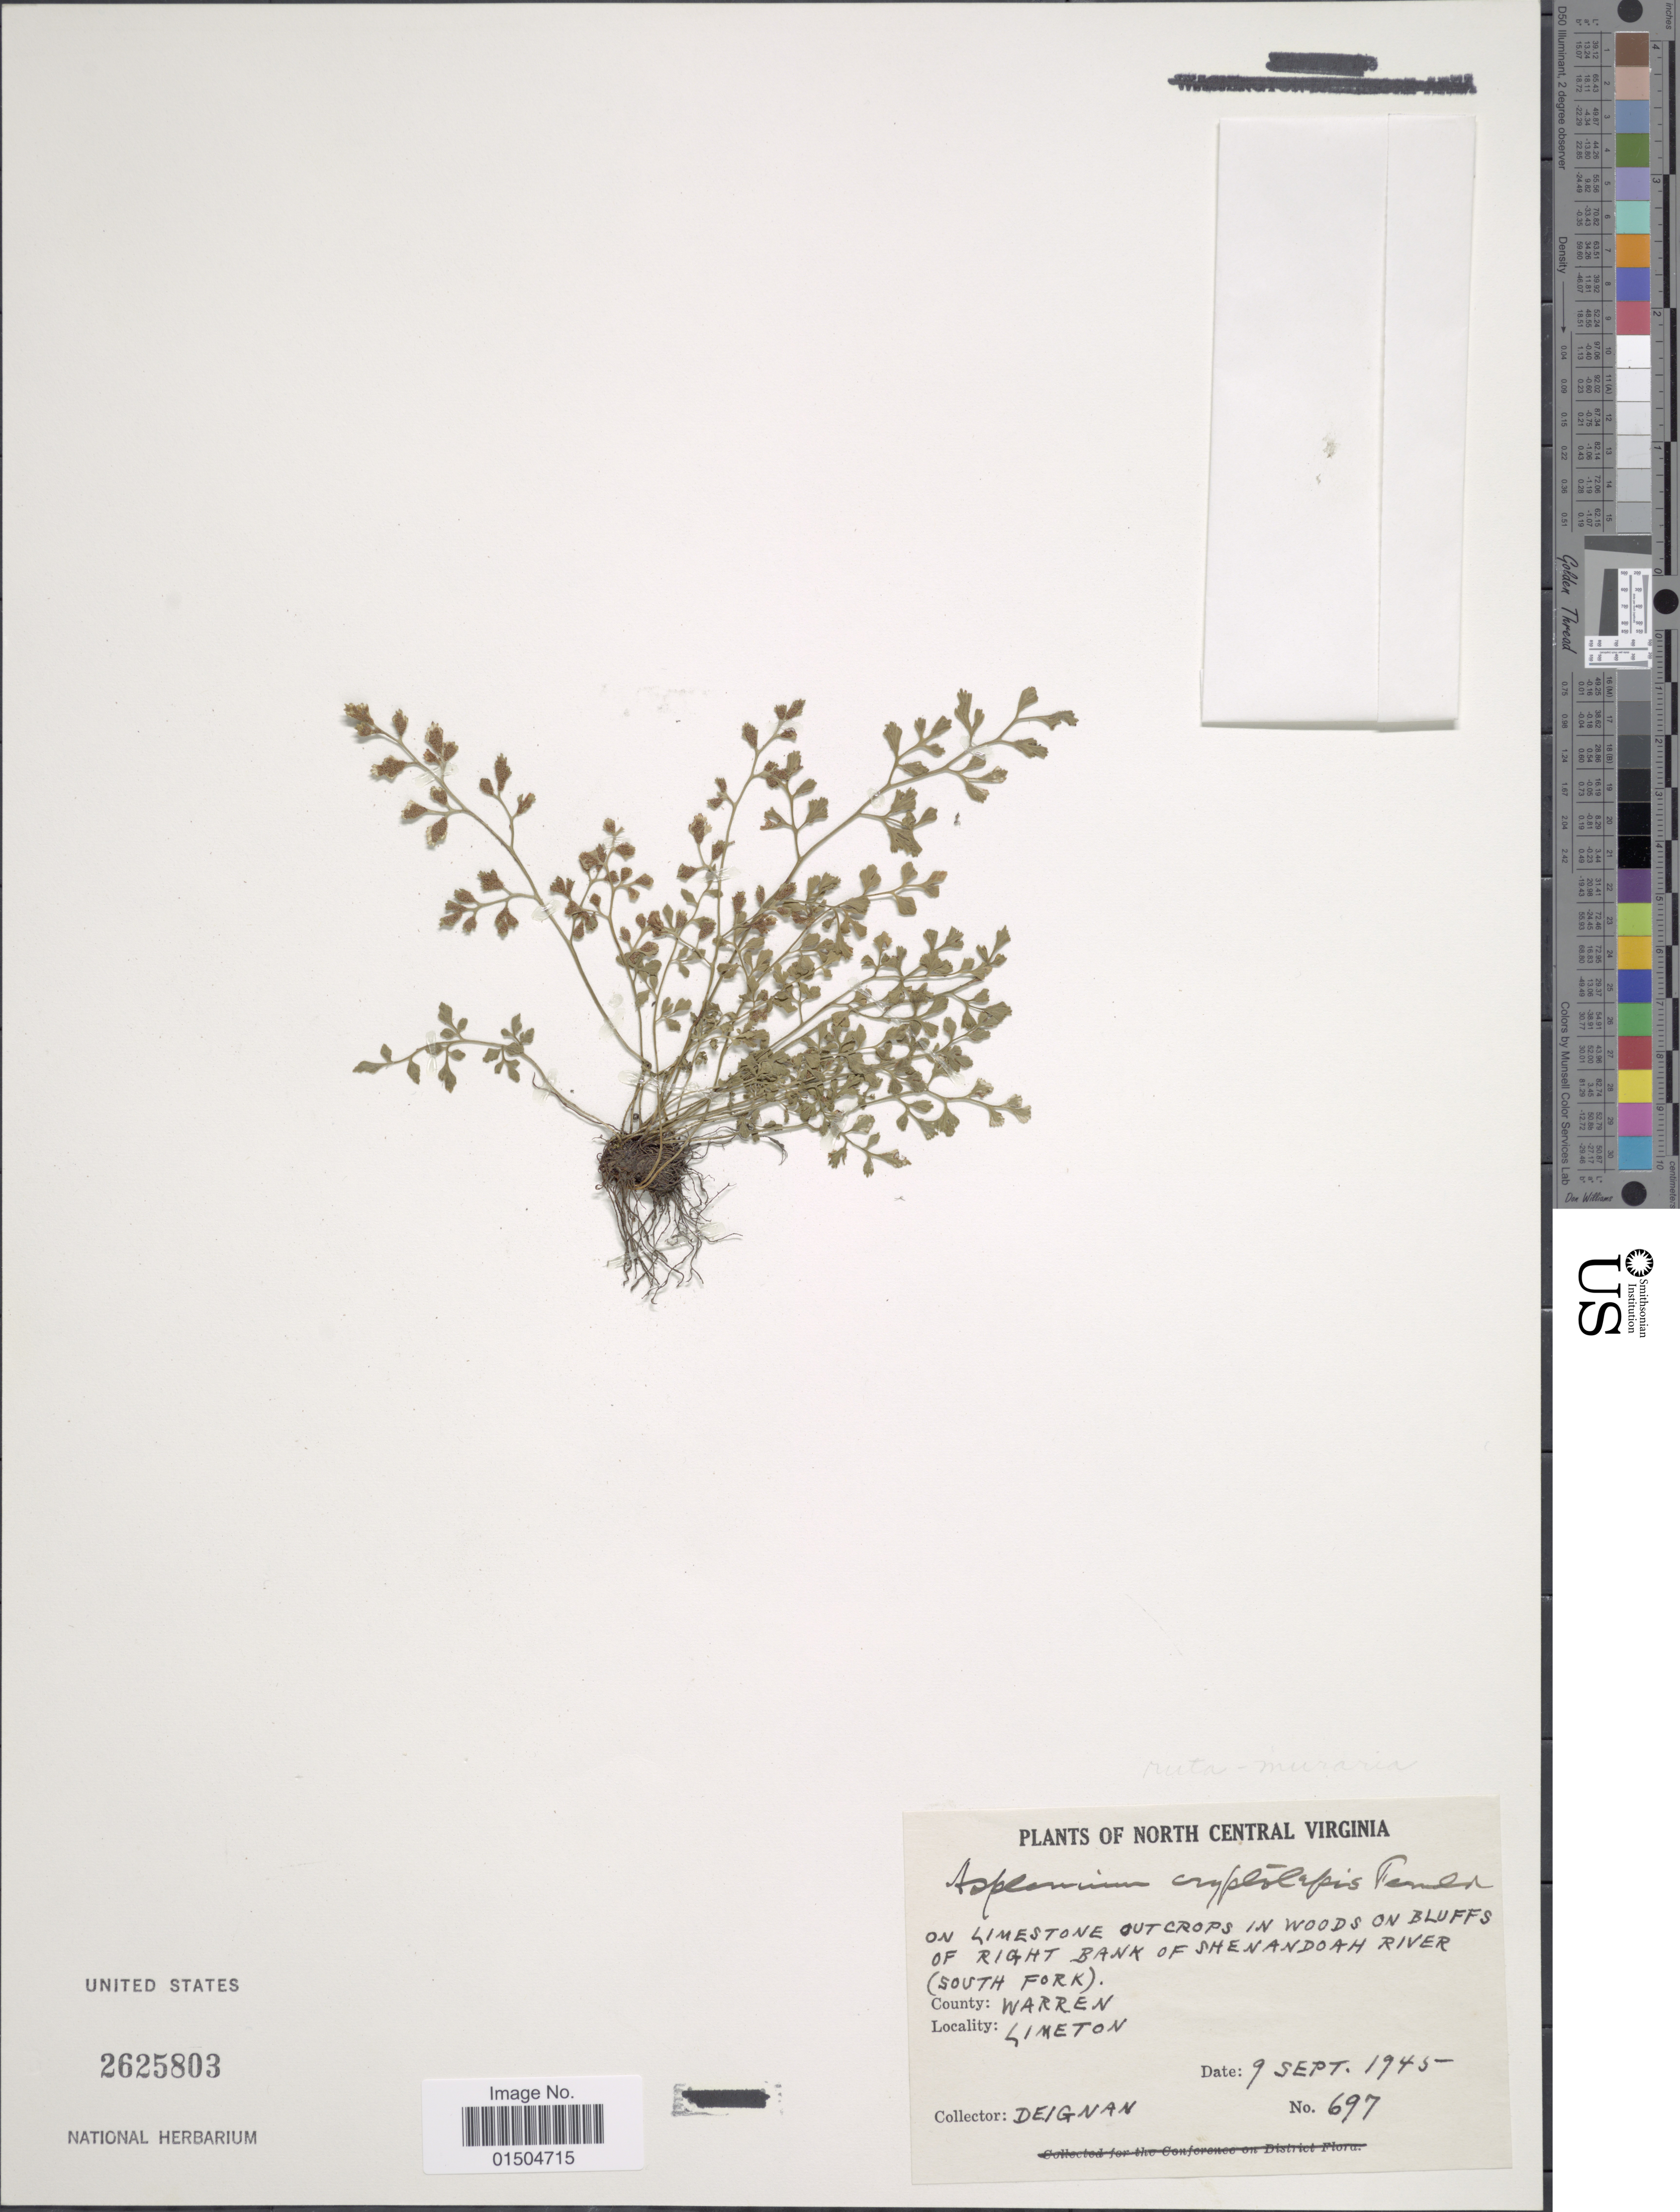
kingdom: Plantae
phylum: Tracheophyta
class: Polypodiopsida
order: Polypodiales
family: Aspleniaceae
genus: Asplenium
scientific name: Asplenium ruta-muraria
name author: L.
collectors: -. Deignan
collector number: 697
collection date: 1945-09-09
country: United States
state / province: Virginia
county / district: Warren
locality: North Central Virginia. On limestone outcrops in woods on bluffs of right bank of Shenandoah River (South Fork). County: Warren. Limeton.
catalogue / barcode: US 2625803